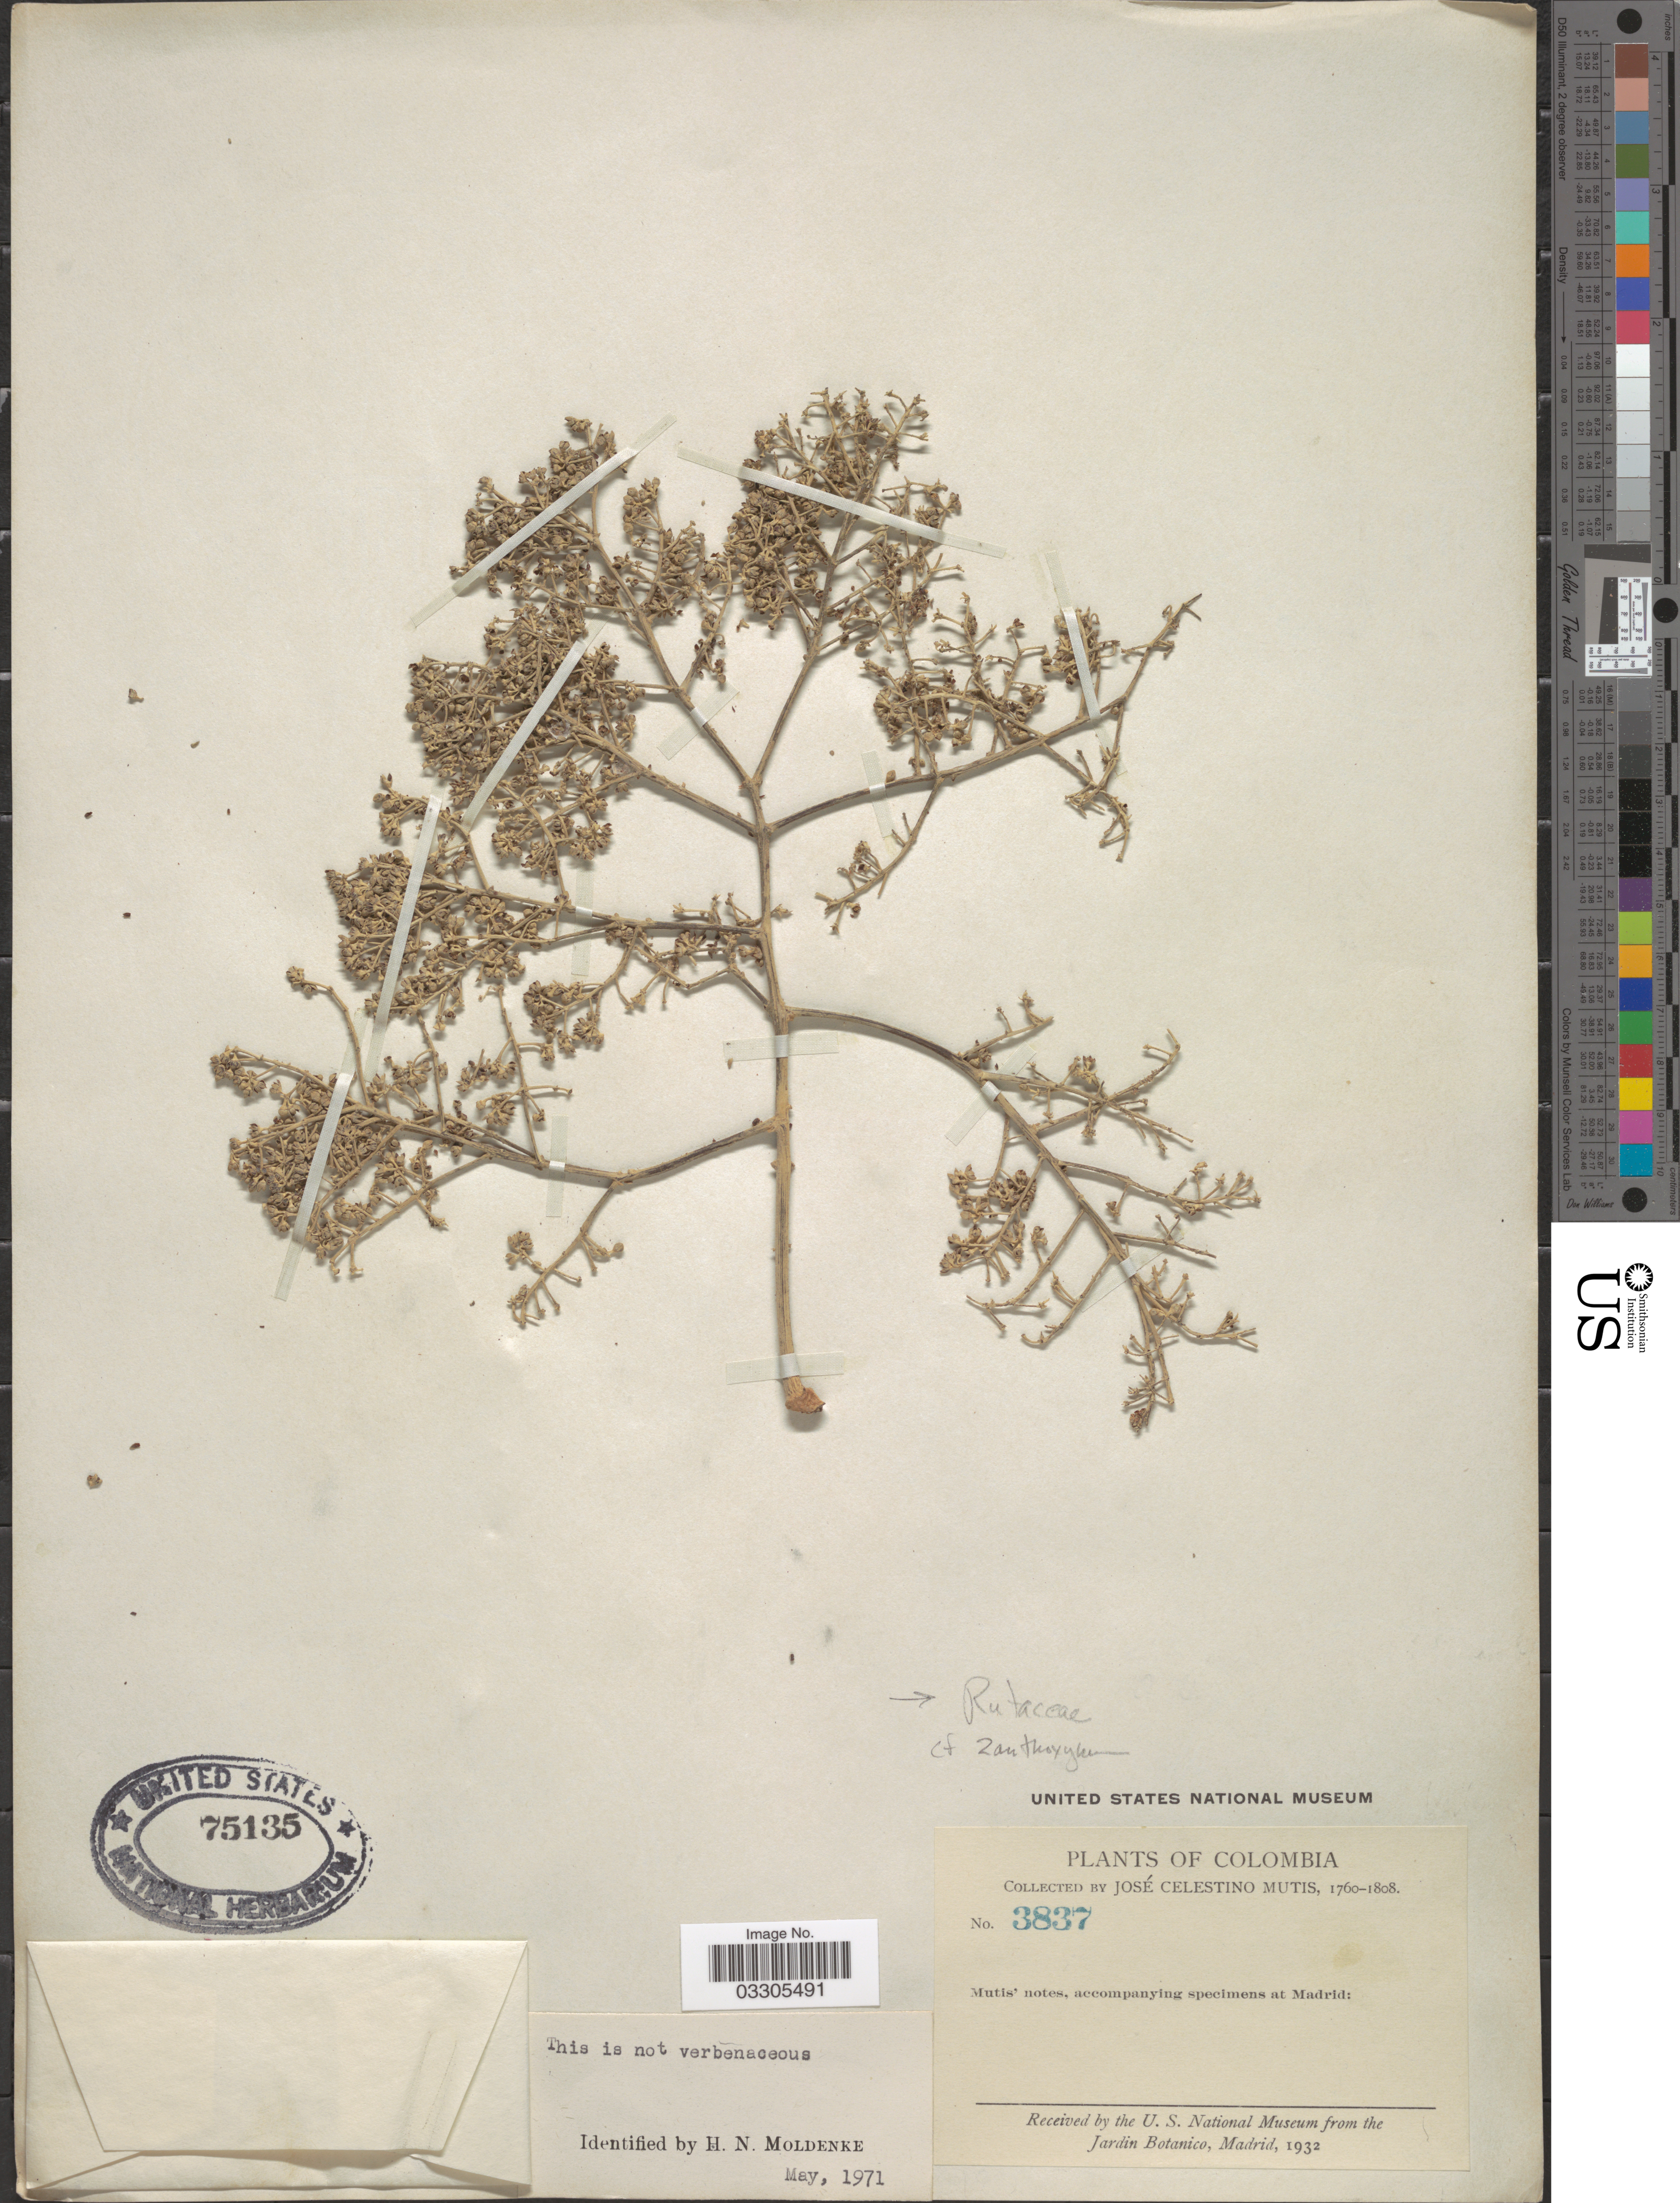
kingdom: Plantae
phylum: Tracheophyta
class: Magnoliopsida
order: Apiales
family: Araliaceae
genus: Didymopanax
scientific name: Didymopanax morototoni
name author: (Aubl.) Decne. & Planch.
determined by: Londoño-Echeverri, Y.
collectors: J. C. B. Mutis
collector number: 3837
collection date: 1760/1808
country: Colombia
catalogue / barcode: US 75135